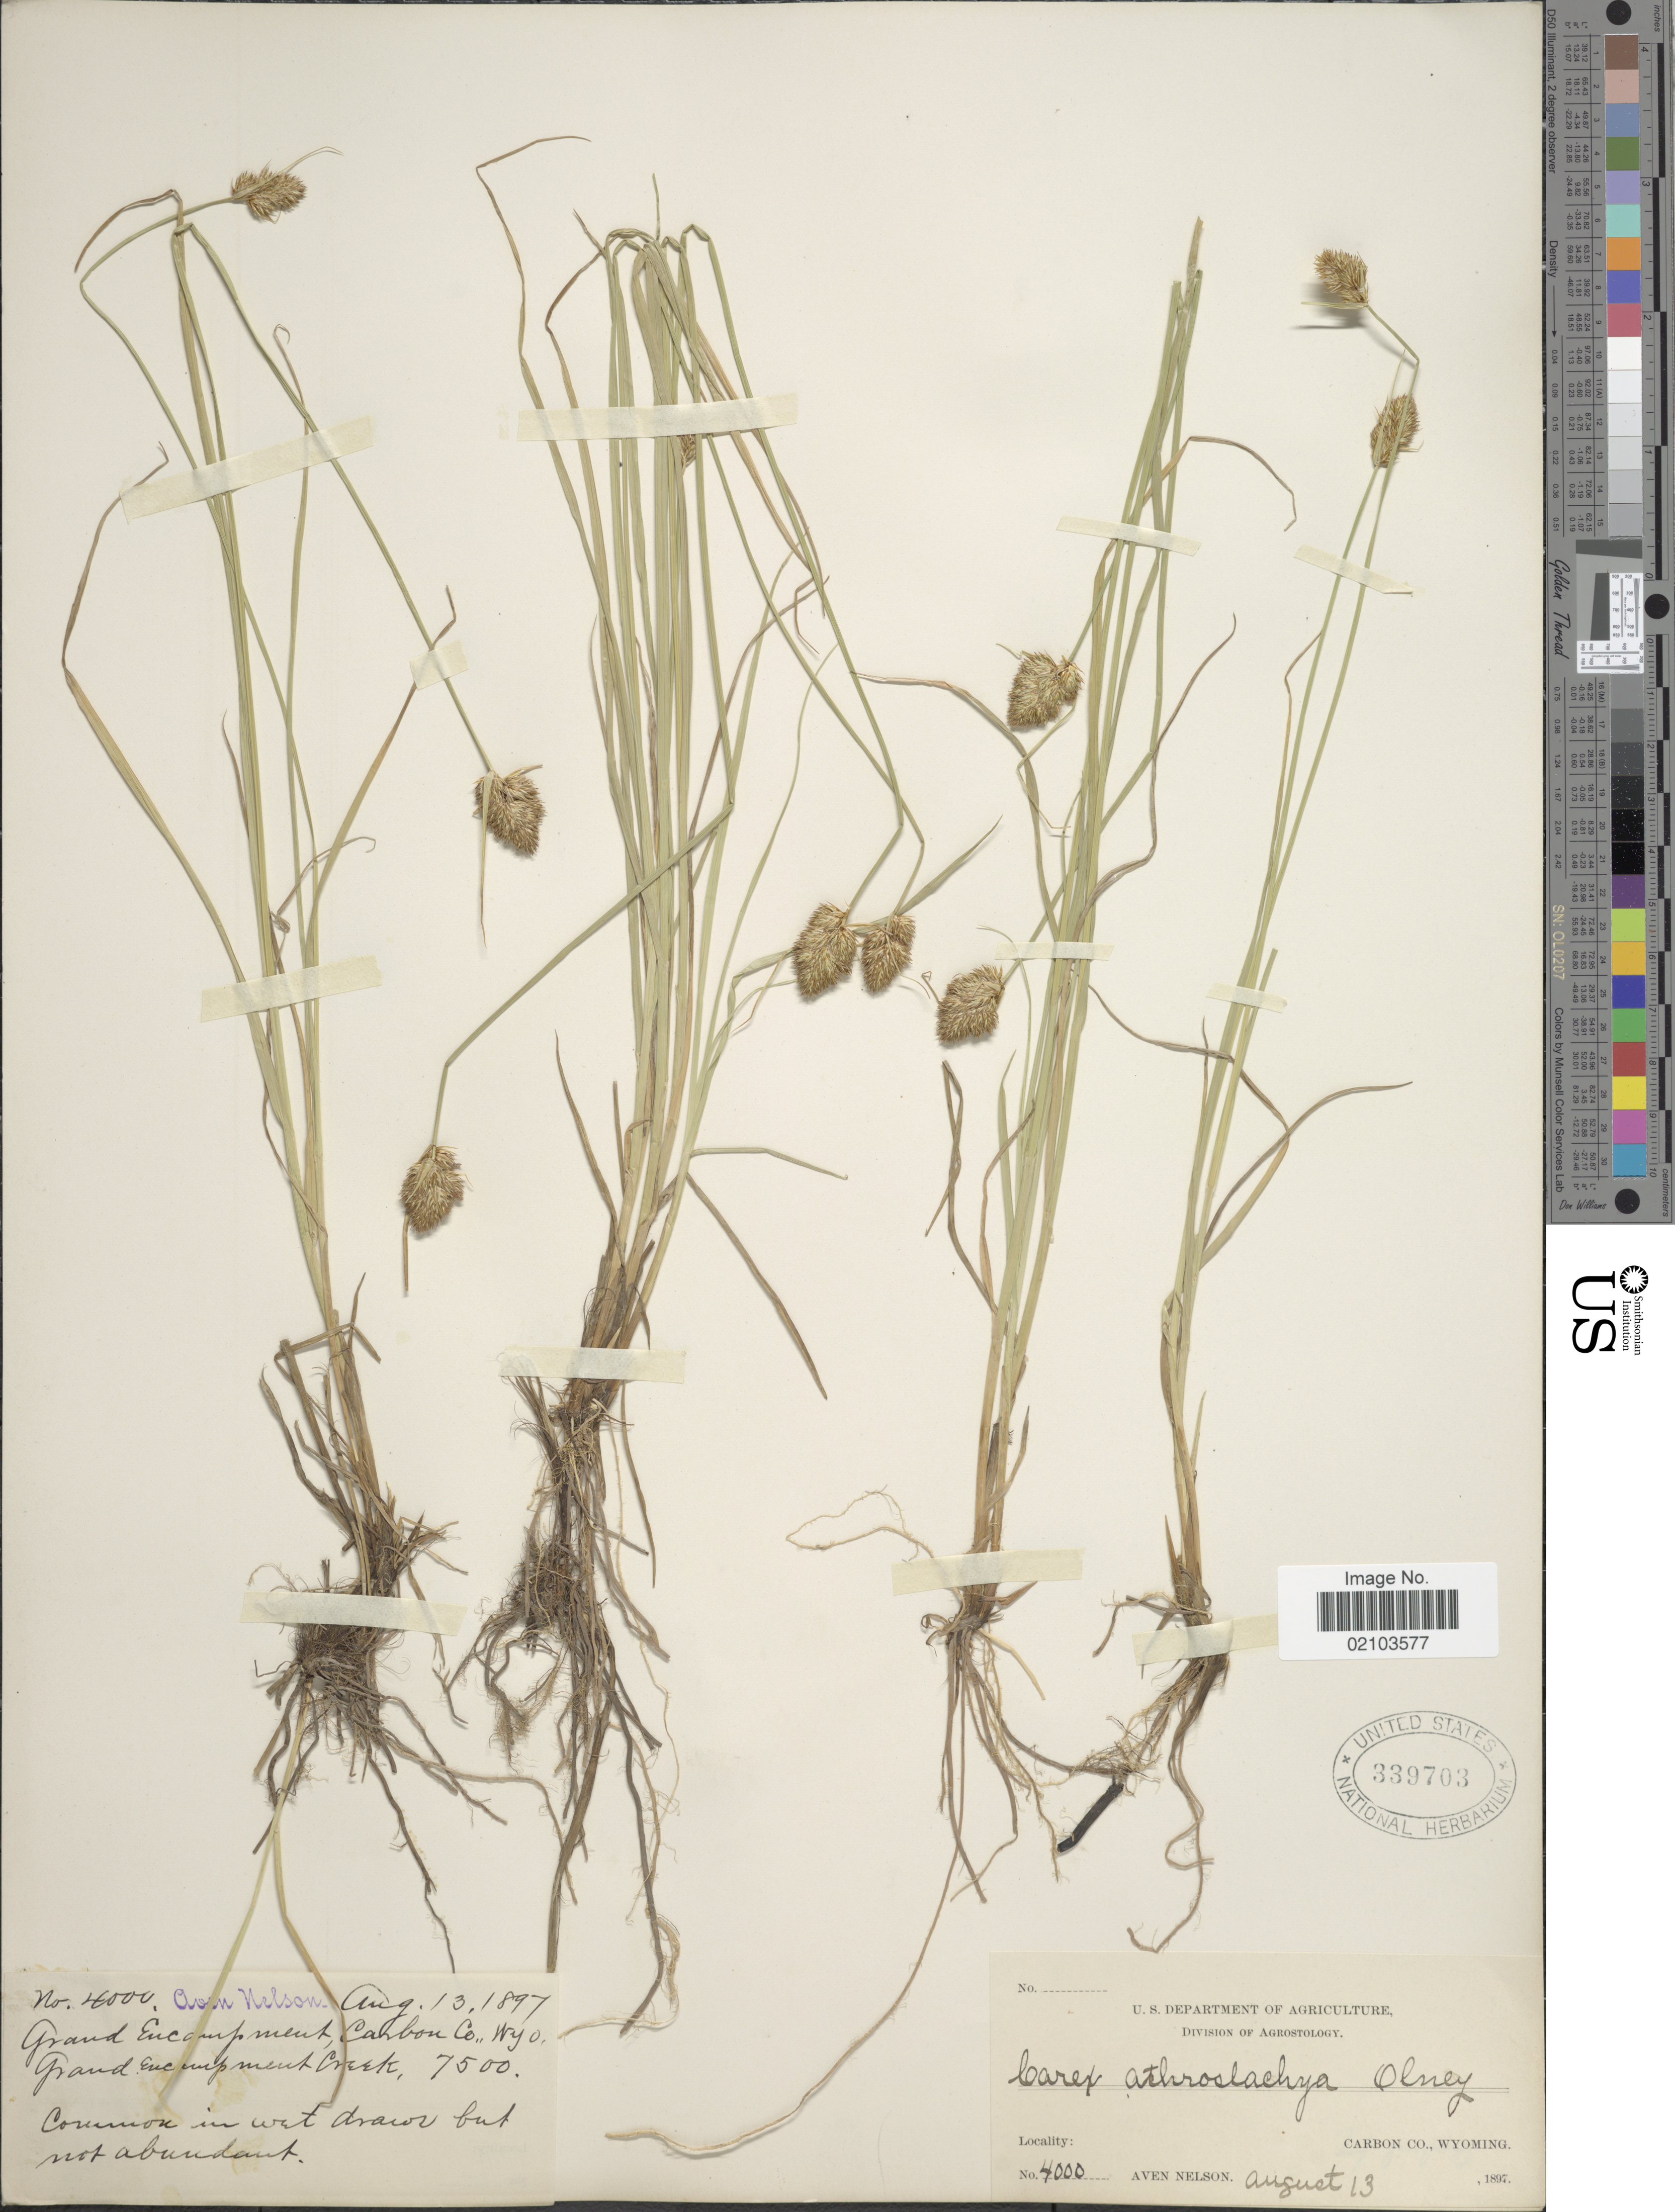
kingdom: Plantae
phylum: Tracheophyta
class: Liliopsida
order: Poales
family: Cyperaceae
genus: Carex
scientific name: Carex athrostachya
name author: Olney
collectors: A. Nelson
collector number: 4000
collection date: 1897-08-13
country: United States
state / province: Wyoming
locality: Grand Encampment, Carbon Co. Grand Encampment Creek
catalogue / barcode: US 339703